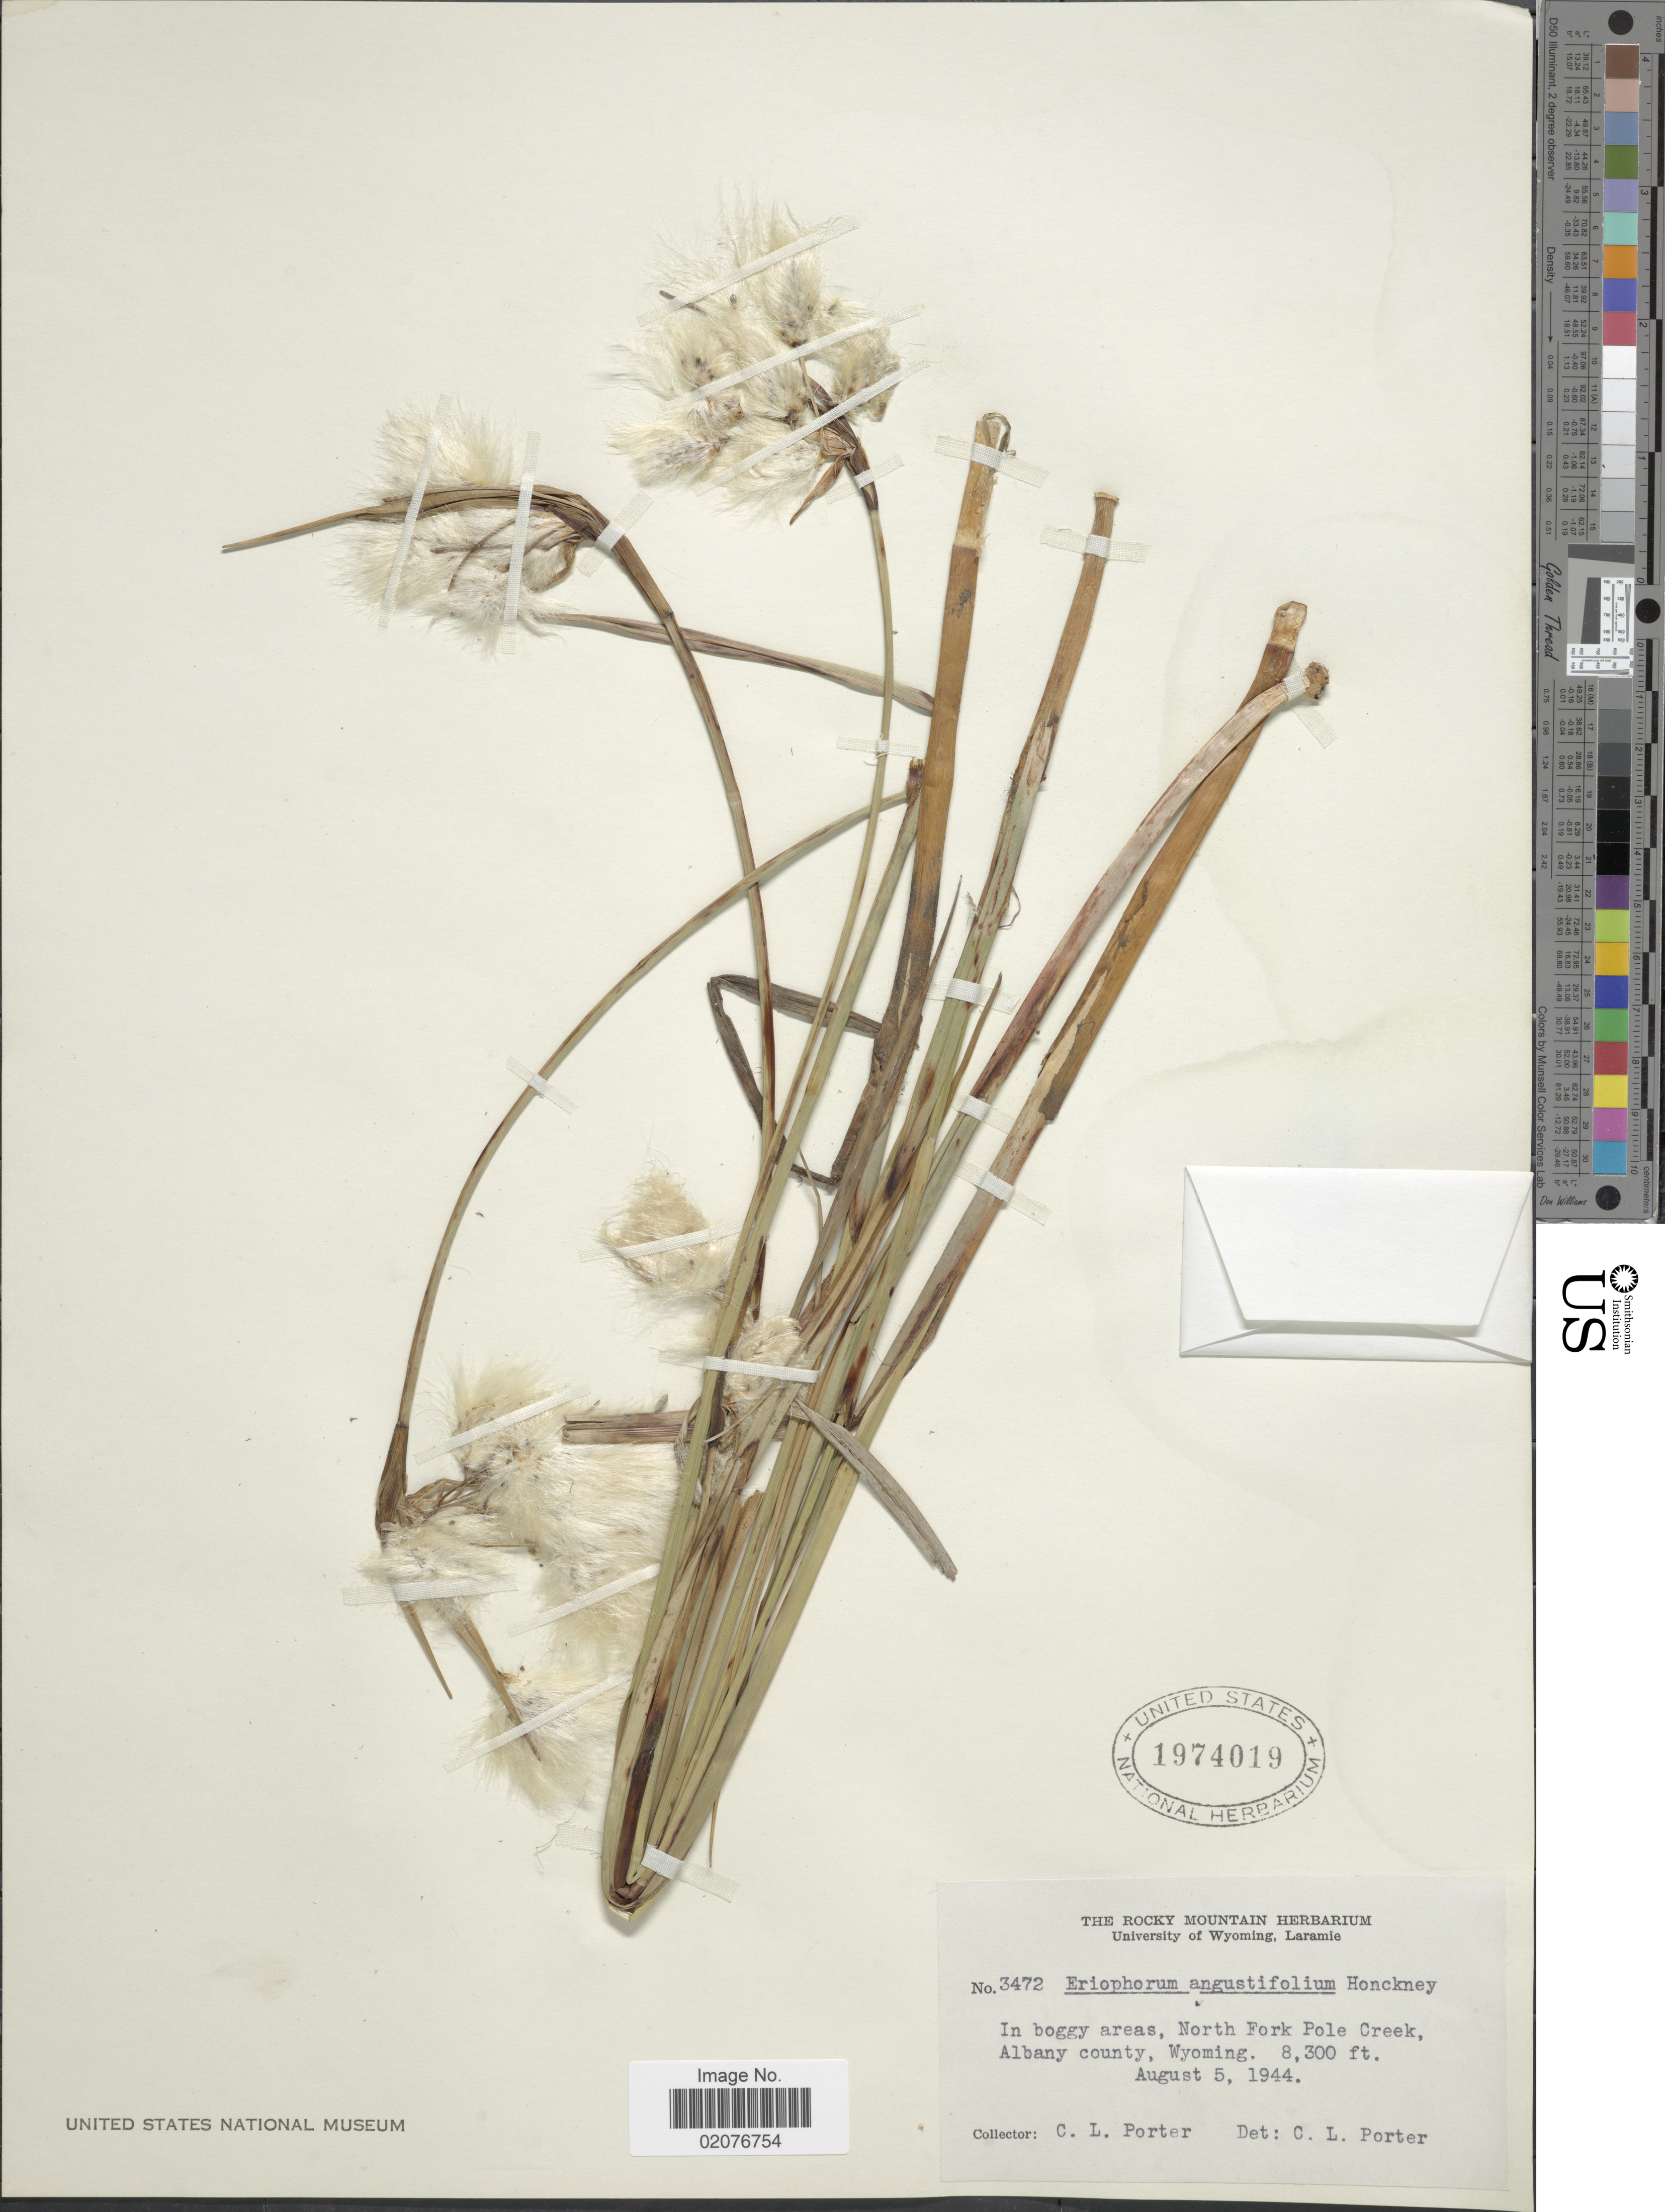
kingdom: Plantae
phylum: Tracheophyta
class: Liliopsida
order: Poales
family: Cyperaceae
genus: Eriophorum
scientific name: Eriophorum angustifolium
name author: Honck.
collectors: C. L. Porter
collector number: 3472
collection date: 1944-08-05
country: United States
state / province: Wyoming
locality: In boggy areas, North Fork Pole Creek, Albany county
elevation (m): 2530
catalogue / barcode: US 1974019